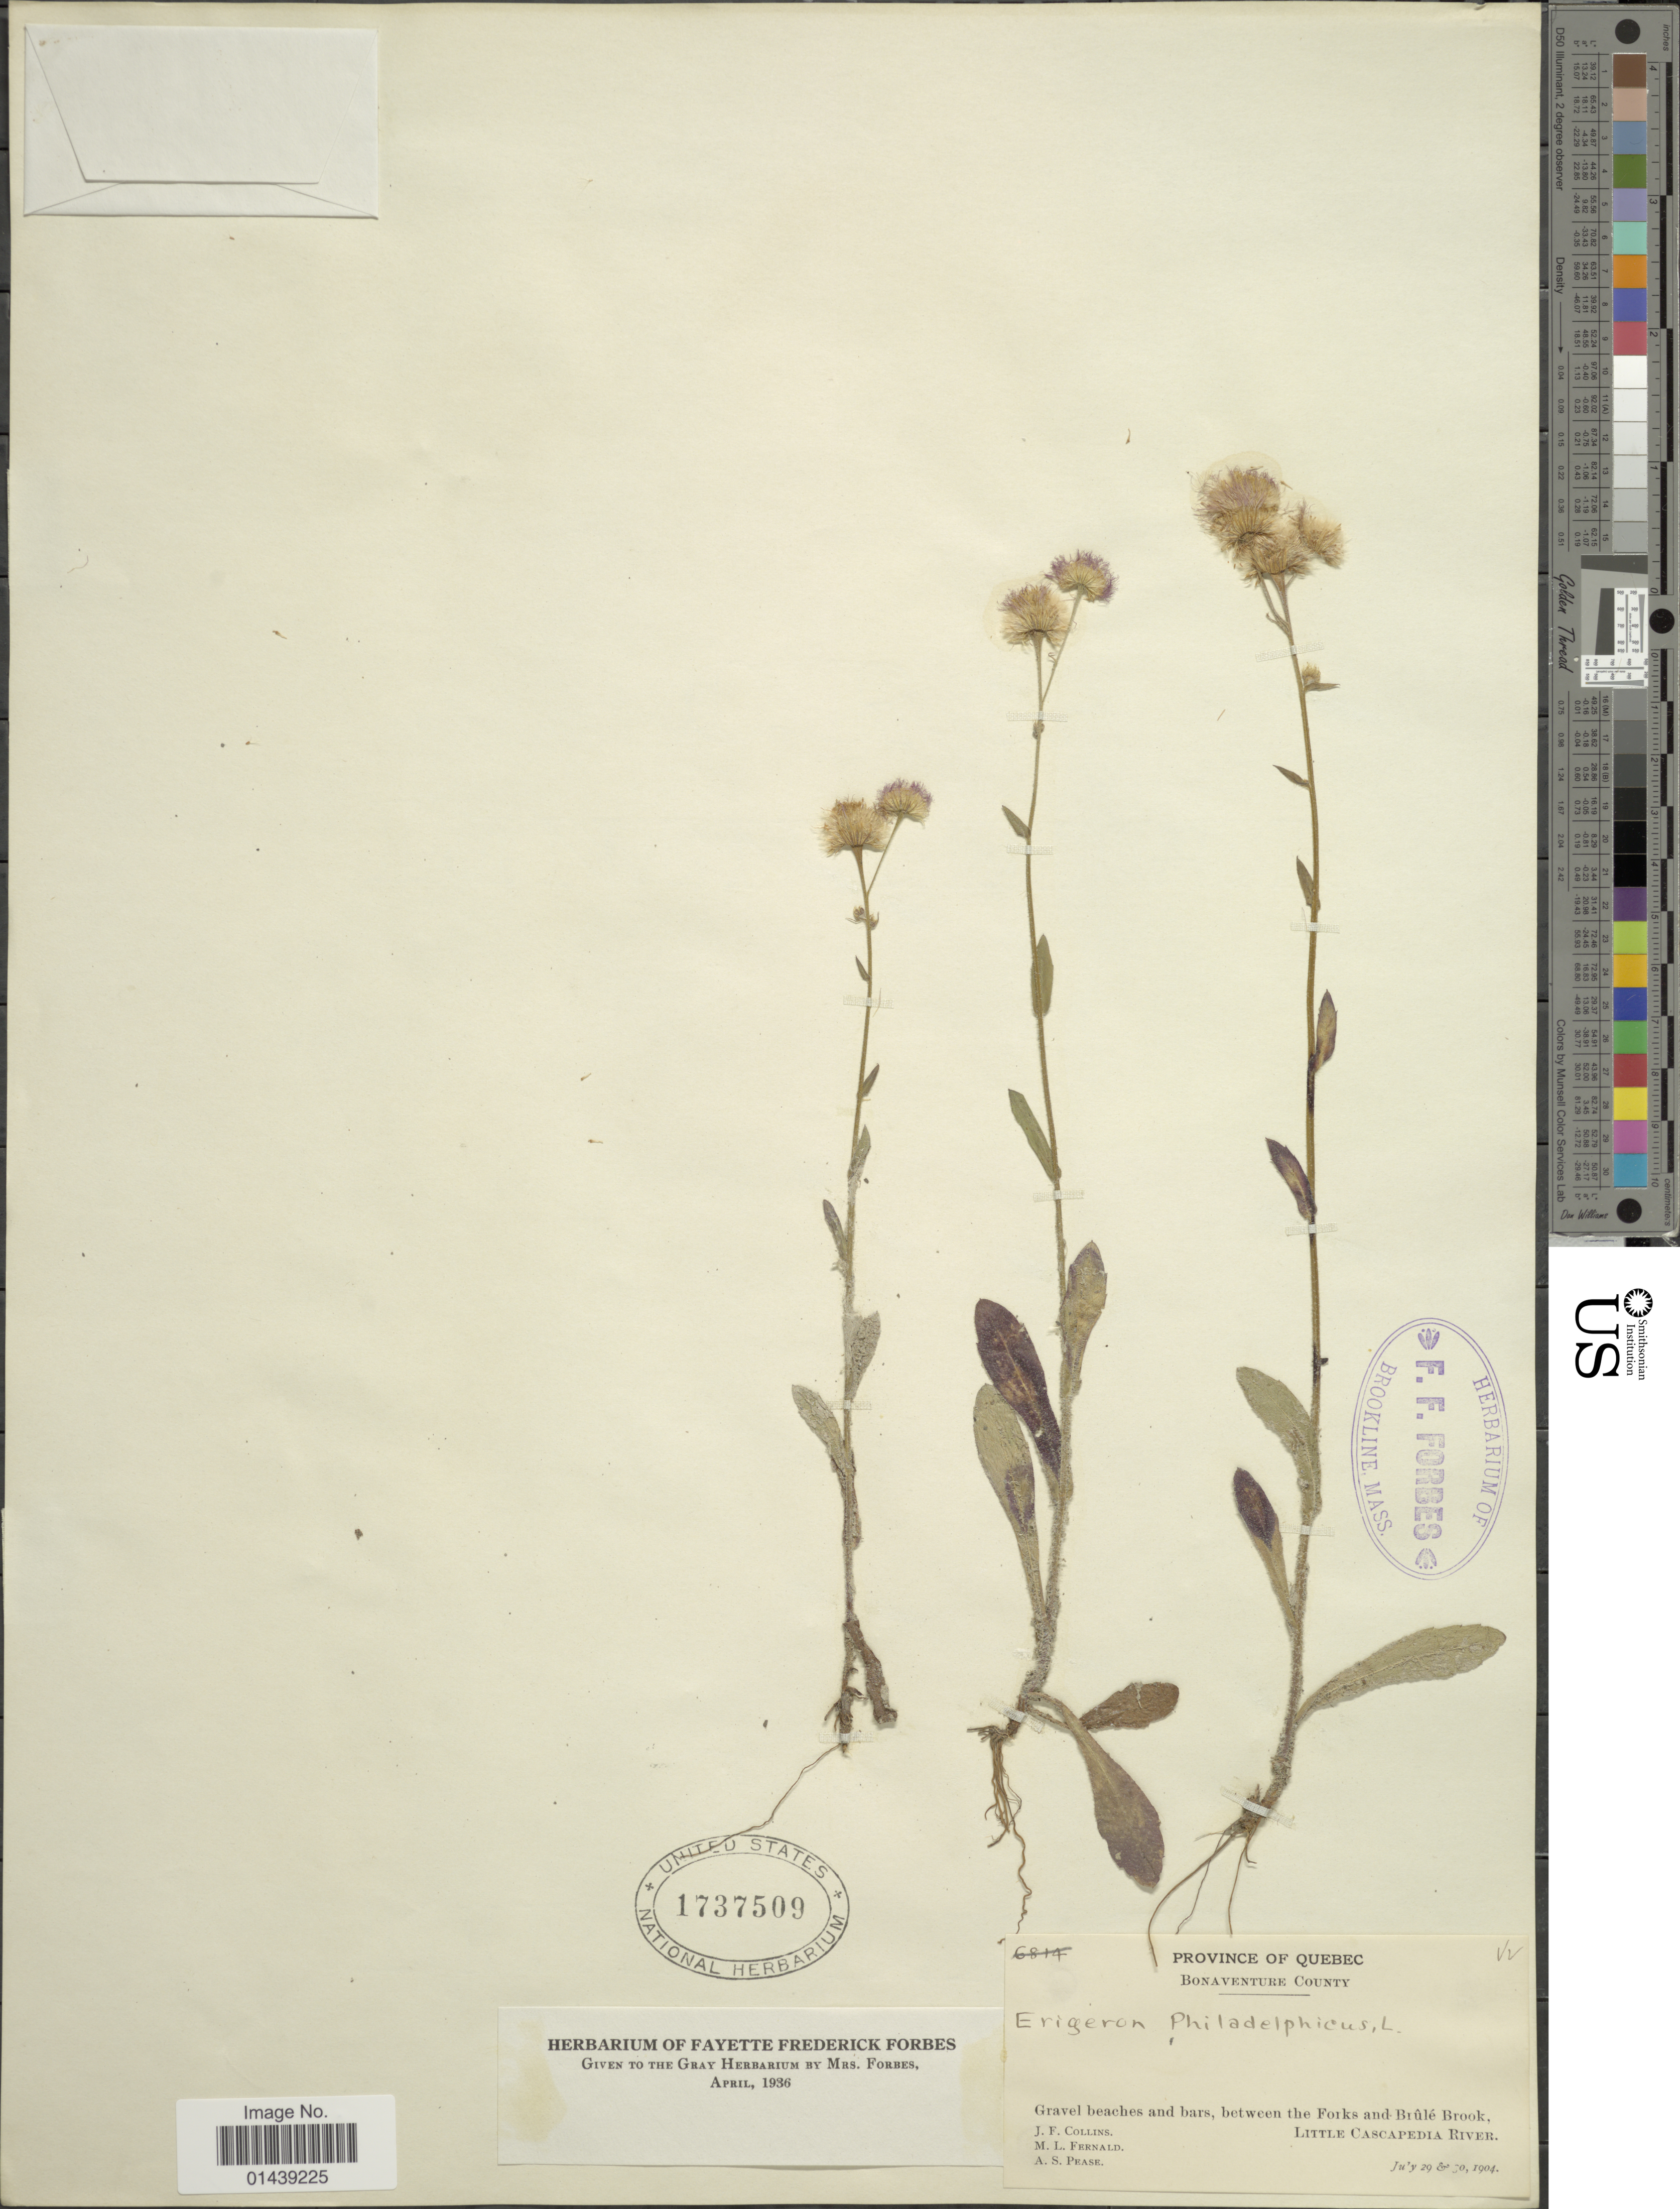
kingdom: Plantae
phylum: Tracheophyta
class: Magnoliopsida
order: Asterales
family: Asteraceae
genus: Erigeron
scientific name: Erigeron philadelphicus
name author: L.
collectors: J. Collins, M. L. Fernald & A. S. Pease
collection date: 1904-07-29/1904-07-30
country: Canada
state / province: Quebec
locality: Between the Forks and Brulé Brook, Little Cascapedia River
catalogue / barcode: US 1737509